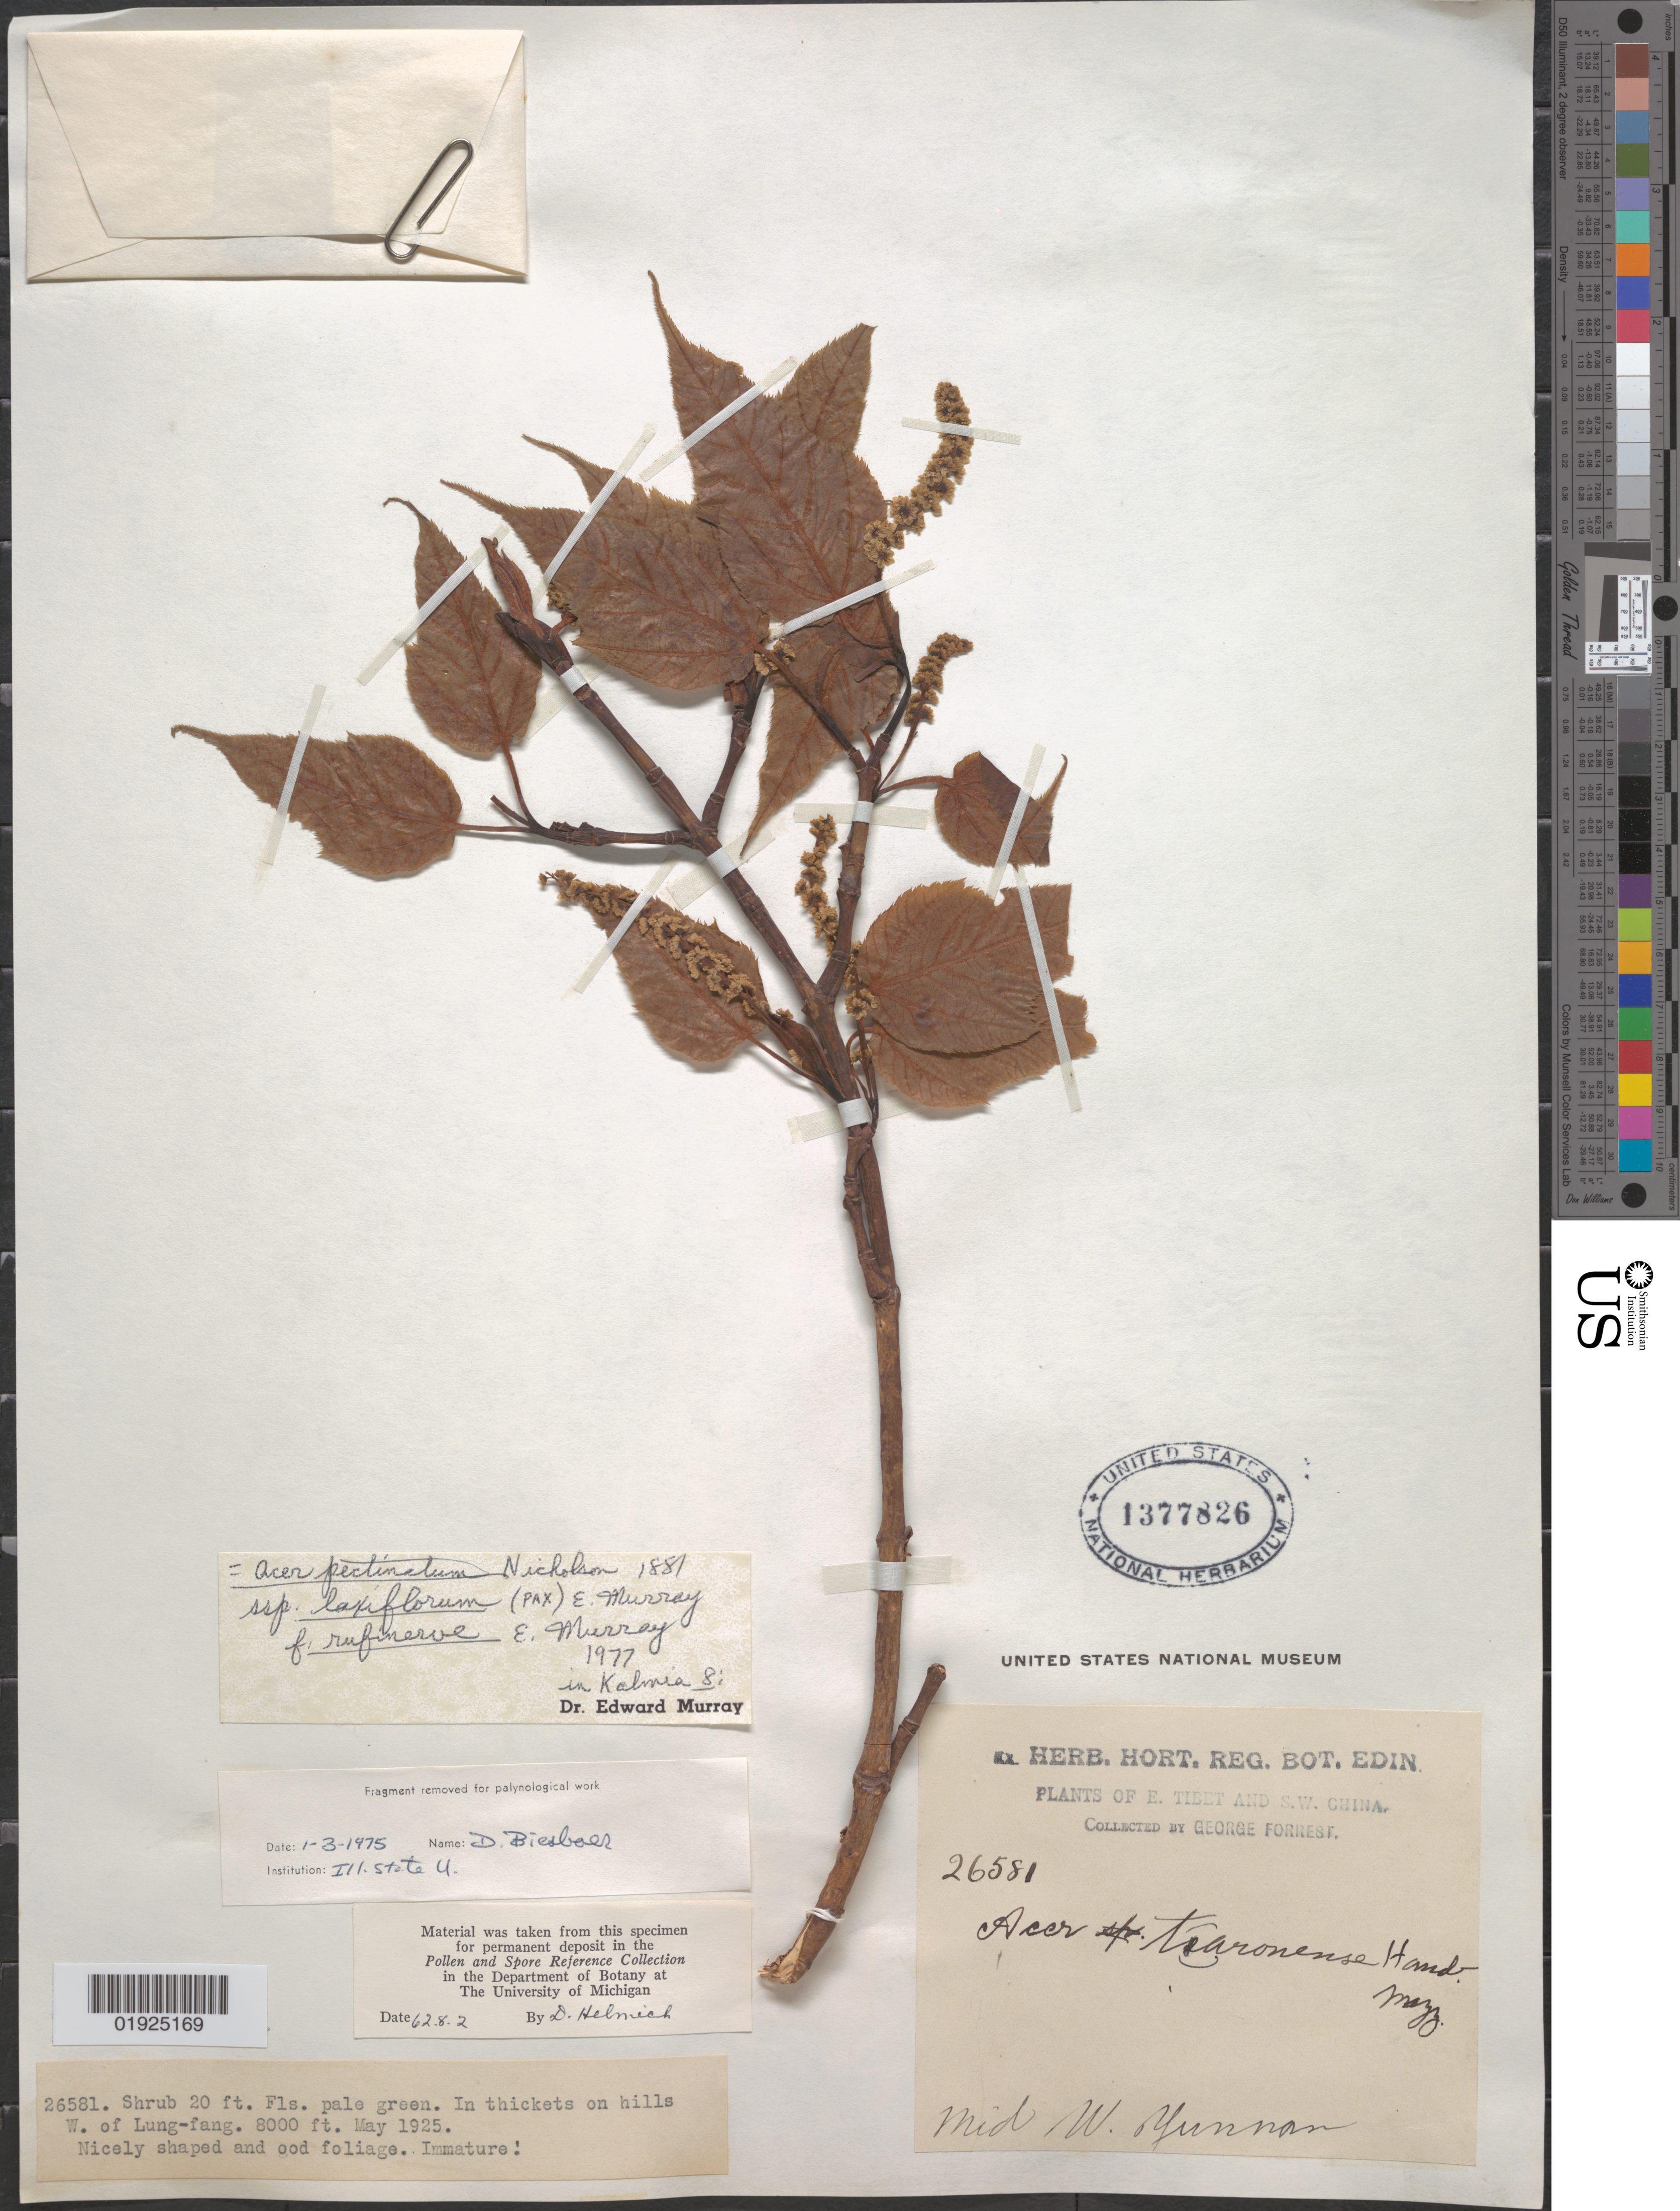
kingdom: Plantae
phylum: Tracheophyta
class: Magnoliopsida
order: Sapindales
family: Sapindaceae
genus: Acer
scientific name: Acer pectinatum subsp. laxiflorum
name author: (Pax) A.E. Murray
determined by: Murray, Edward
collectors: G. Forrest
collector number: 26581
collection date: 1925-05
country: China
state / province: Yunnan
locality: Mid-western Yunnan; west of Lung-fang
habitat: In thickets on hills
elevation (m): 2438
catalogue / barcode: US 1377826